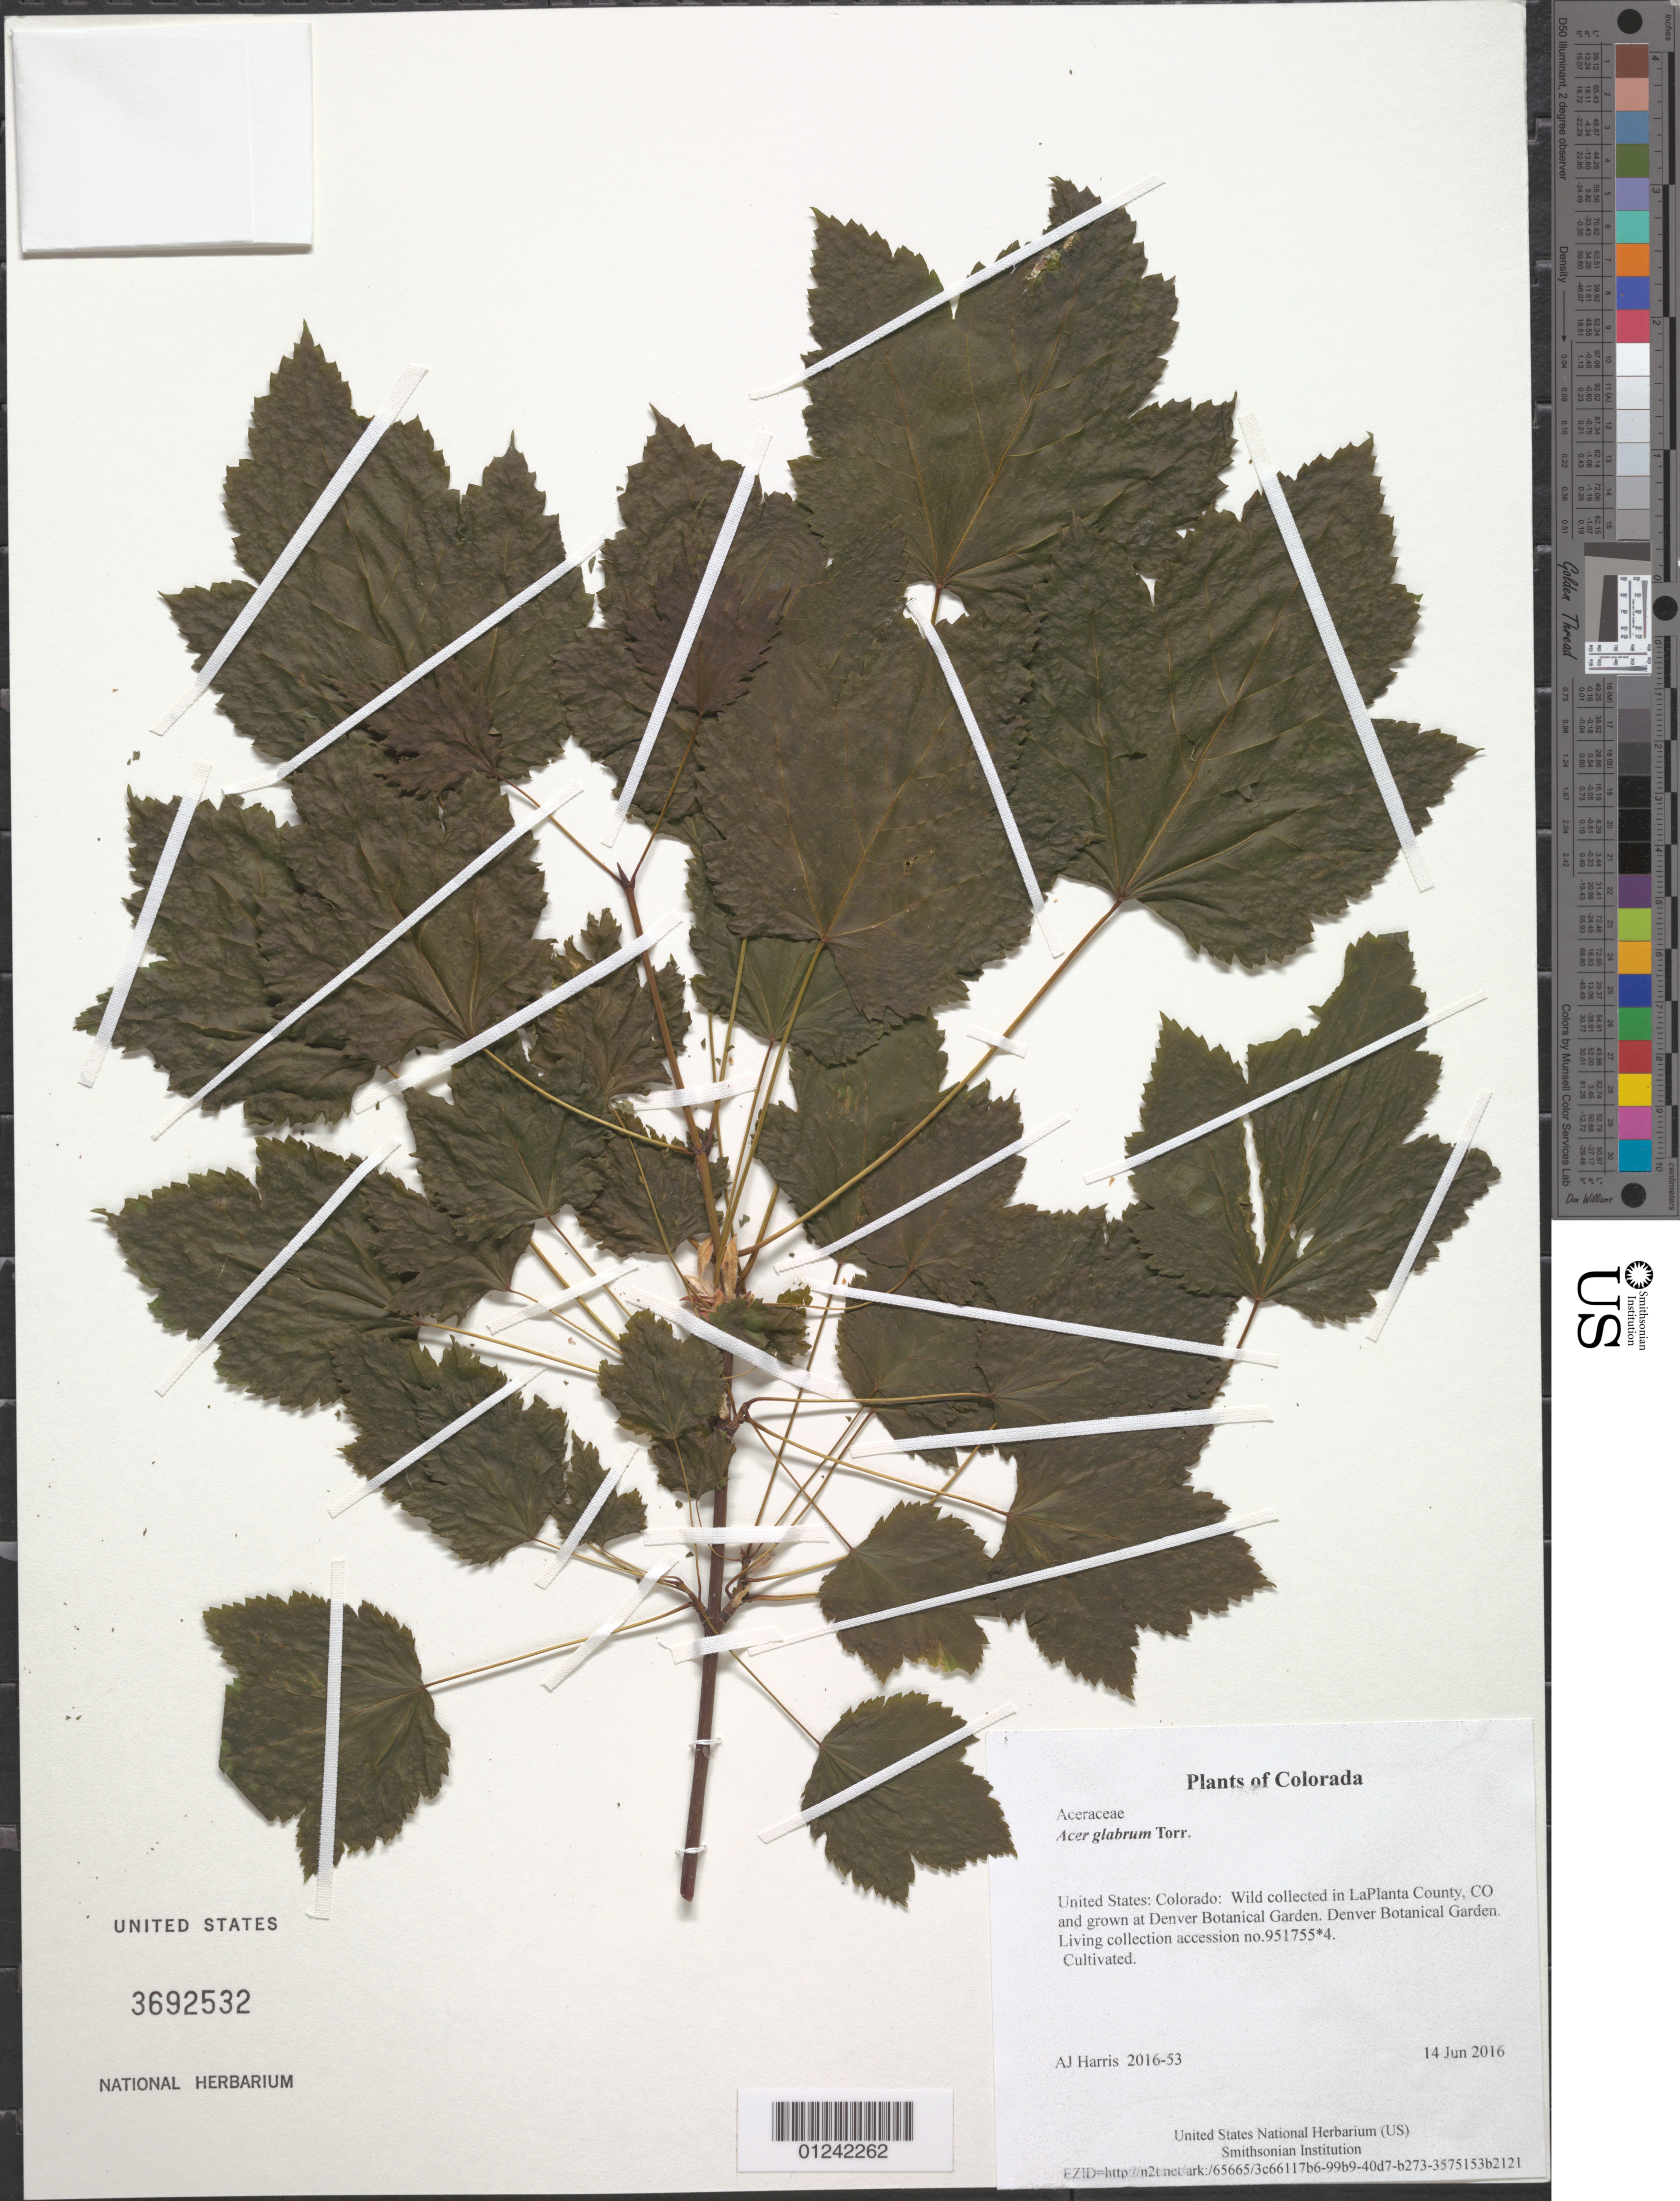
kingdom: Plantae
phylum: Tracheophyta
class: Magnoliopsida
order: Sapindales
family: Sapindaceae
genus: Acer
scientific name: Acer glabrum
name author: Torr.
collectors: A. J. Harris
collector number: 2016-53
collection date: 2016-06-14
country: United States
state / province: Colorado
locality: Wild collected in LaPlanta County, CO and grown at Denver Botanical Garden.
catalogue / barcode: US 3692532